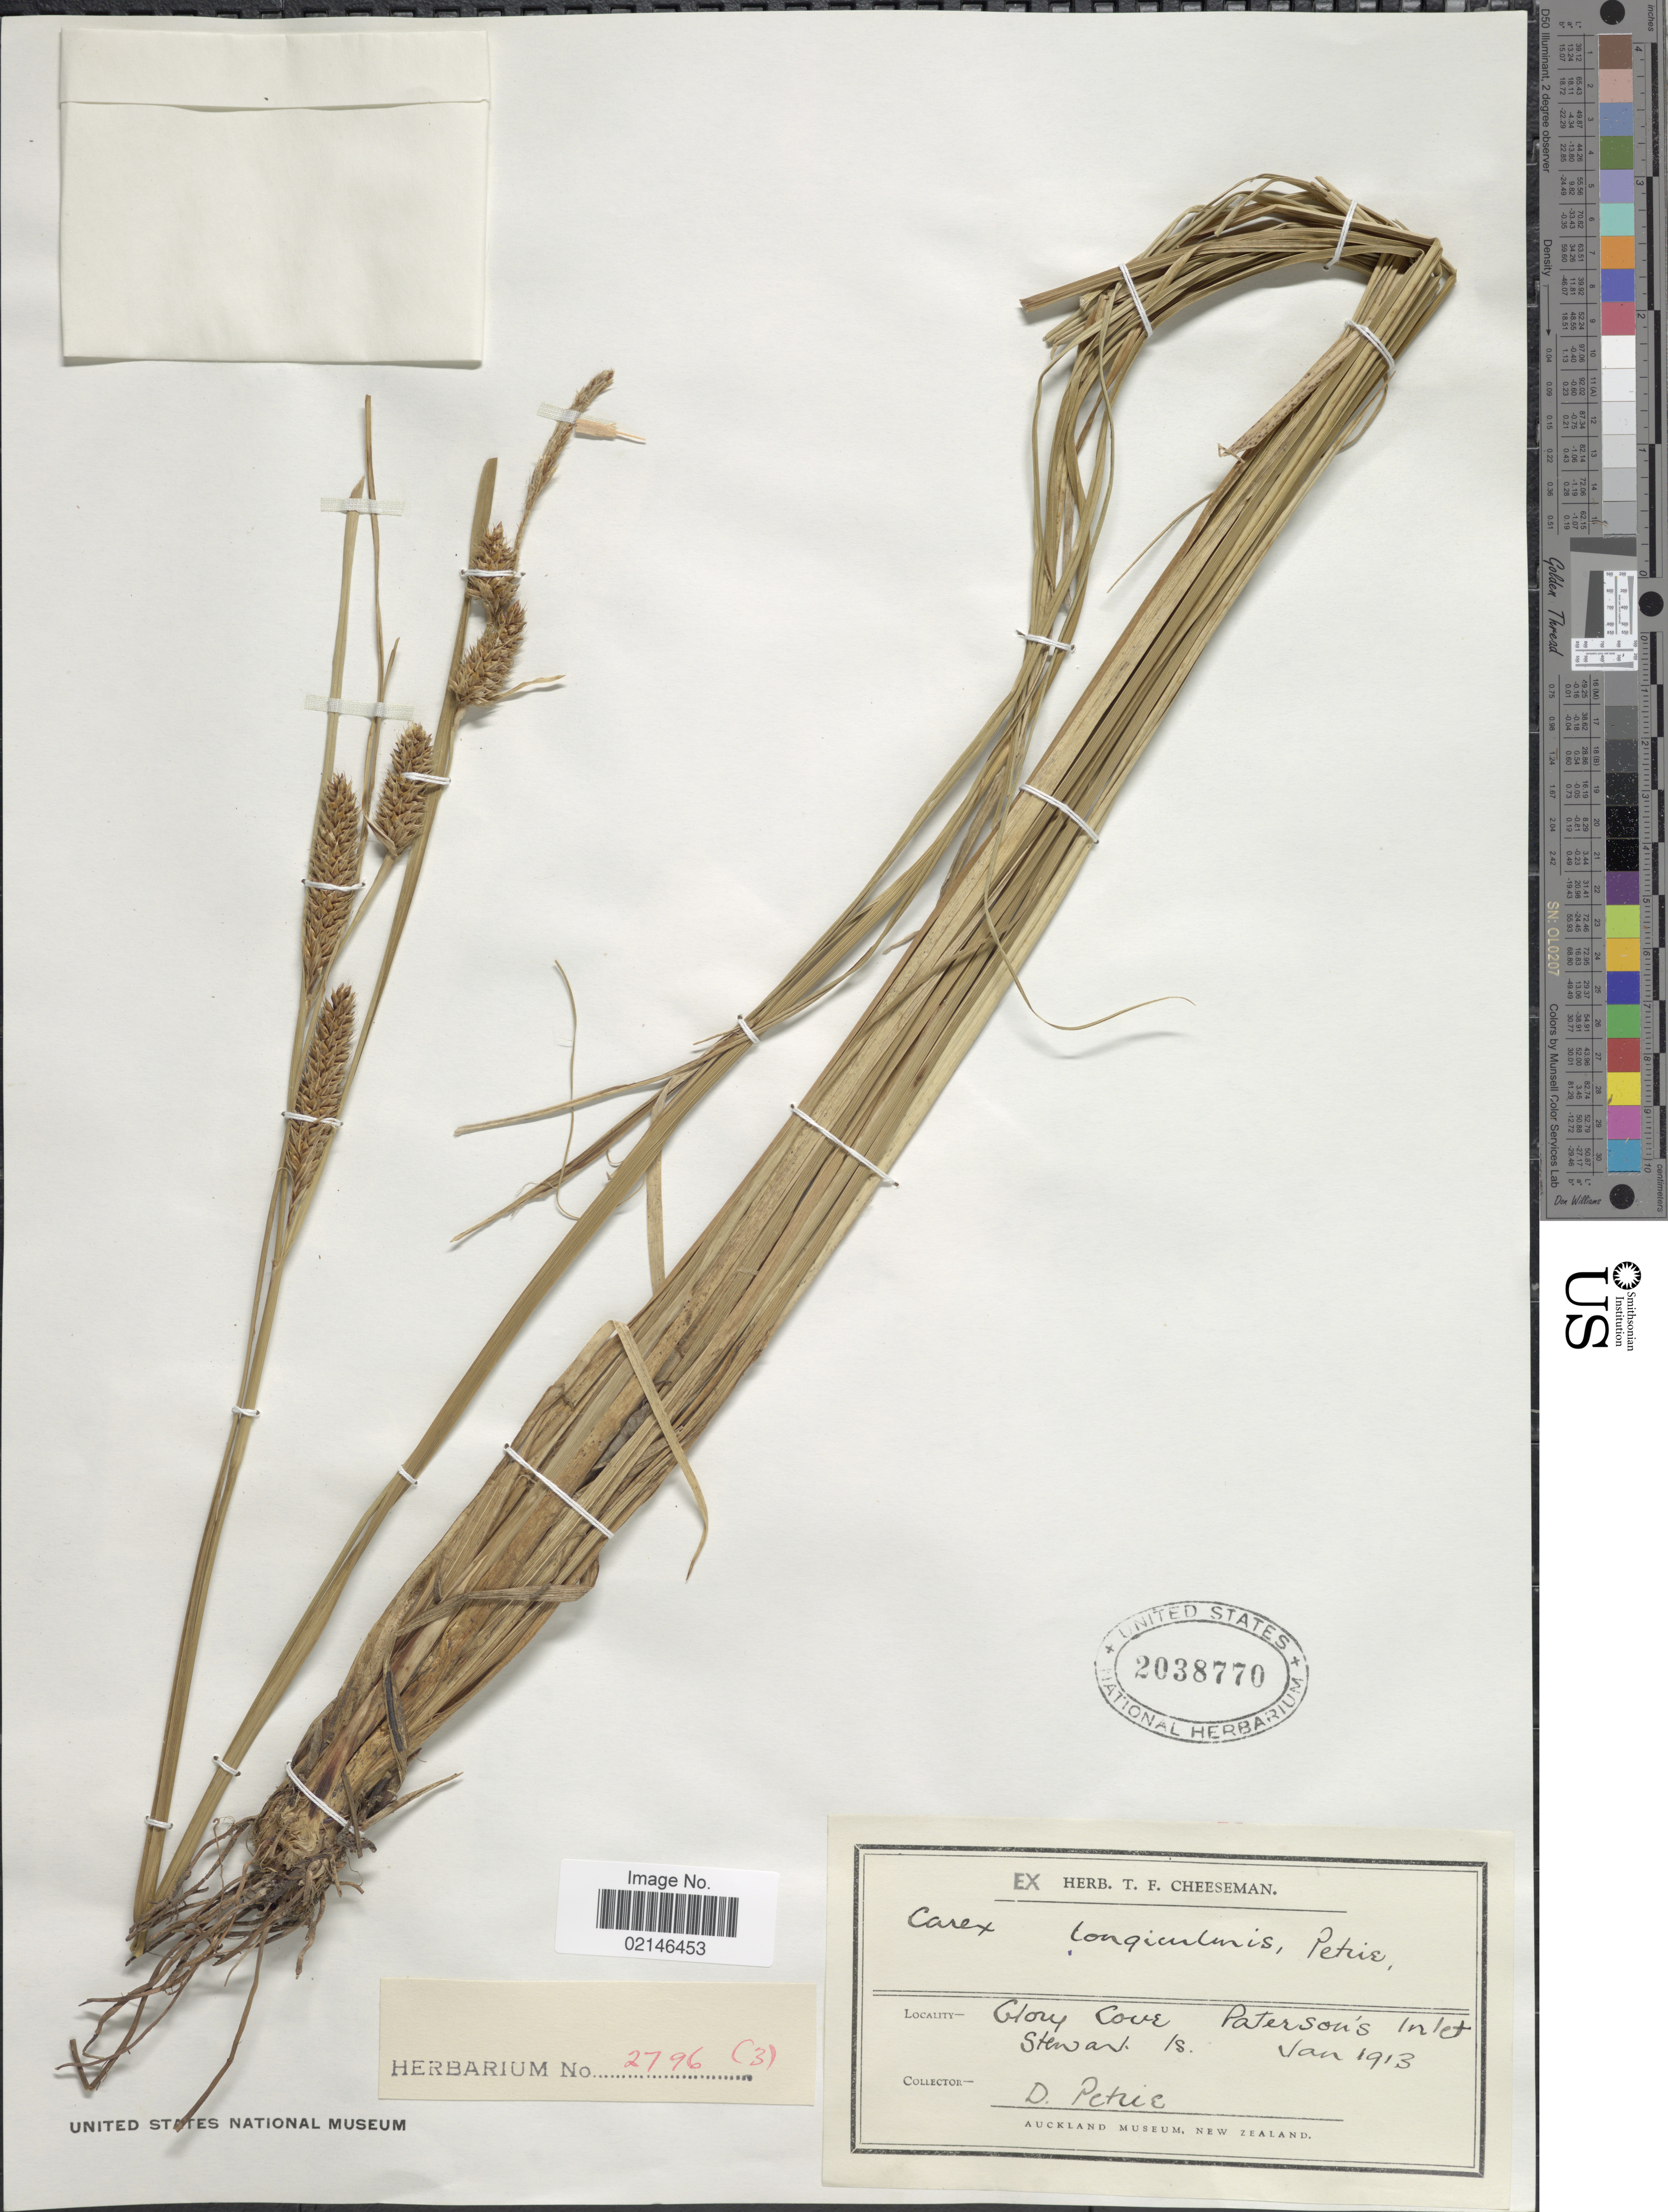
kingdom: Plantae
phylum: Tracheophyta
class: Liliopsida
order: Poales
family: Cyperaceae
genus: Carex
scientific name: Carex longicruris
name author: Nees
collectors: D. Petrie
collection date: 1913-01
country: New Zealand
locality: Glory Cove, Paterson's inlet Stewart Is.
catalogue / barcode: US 2038770